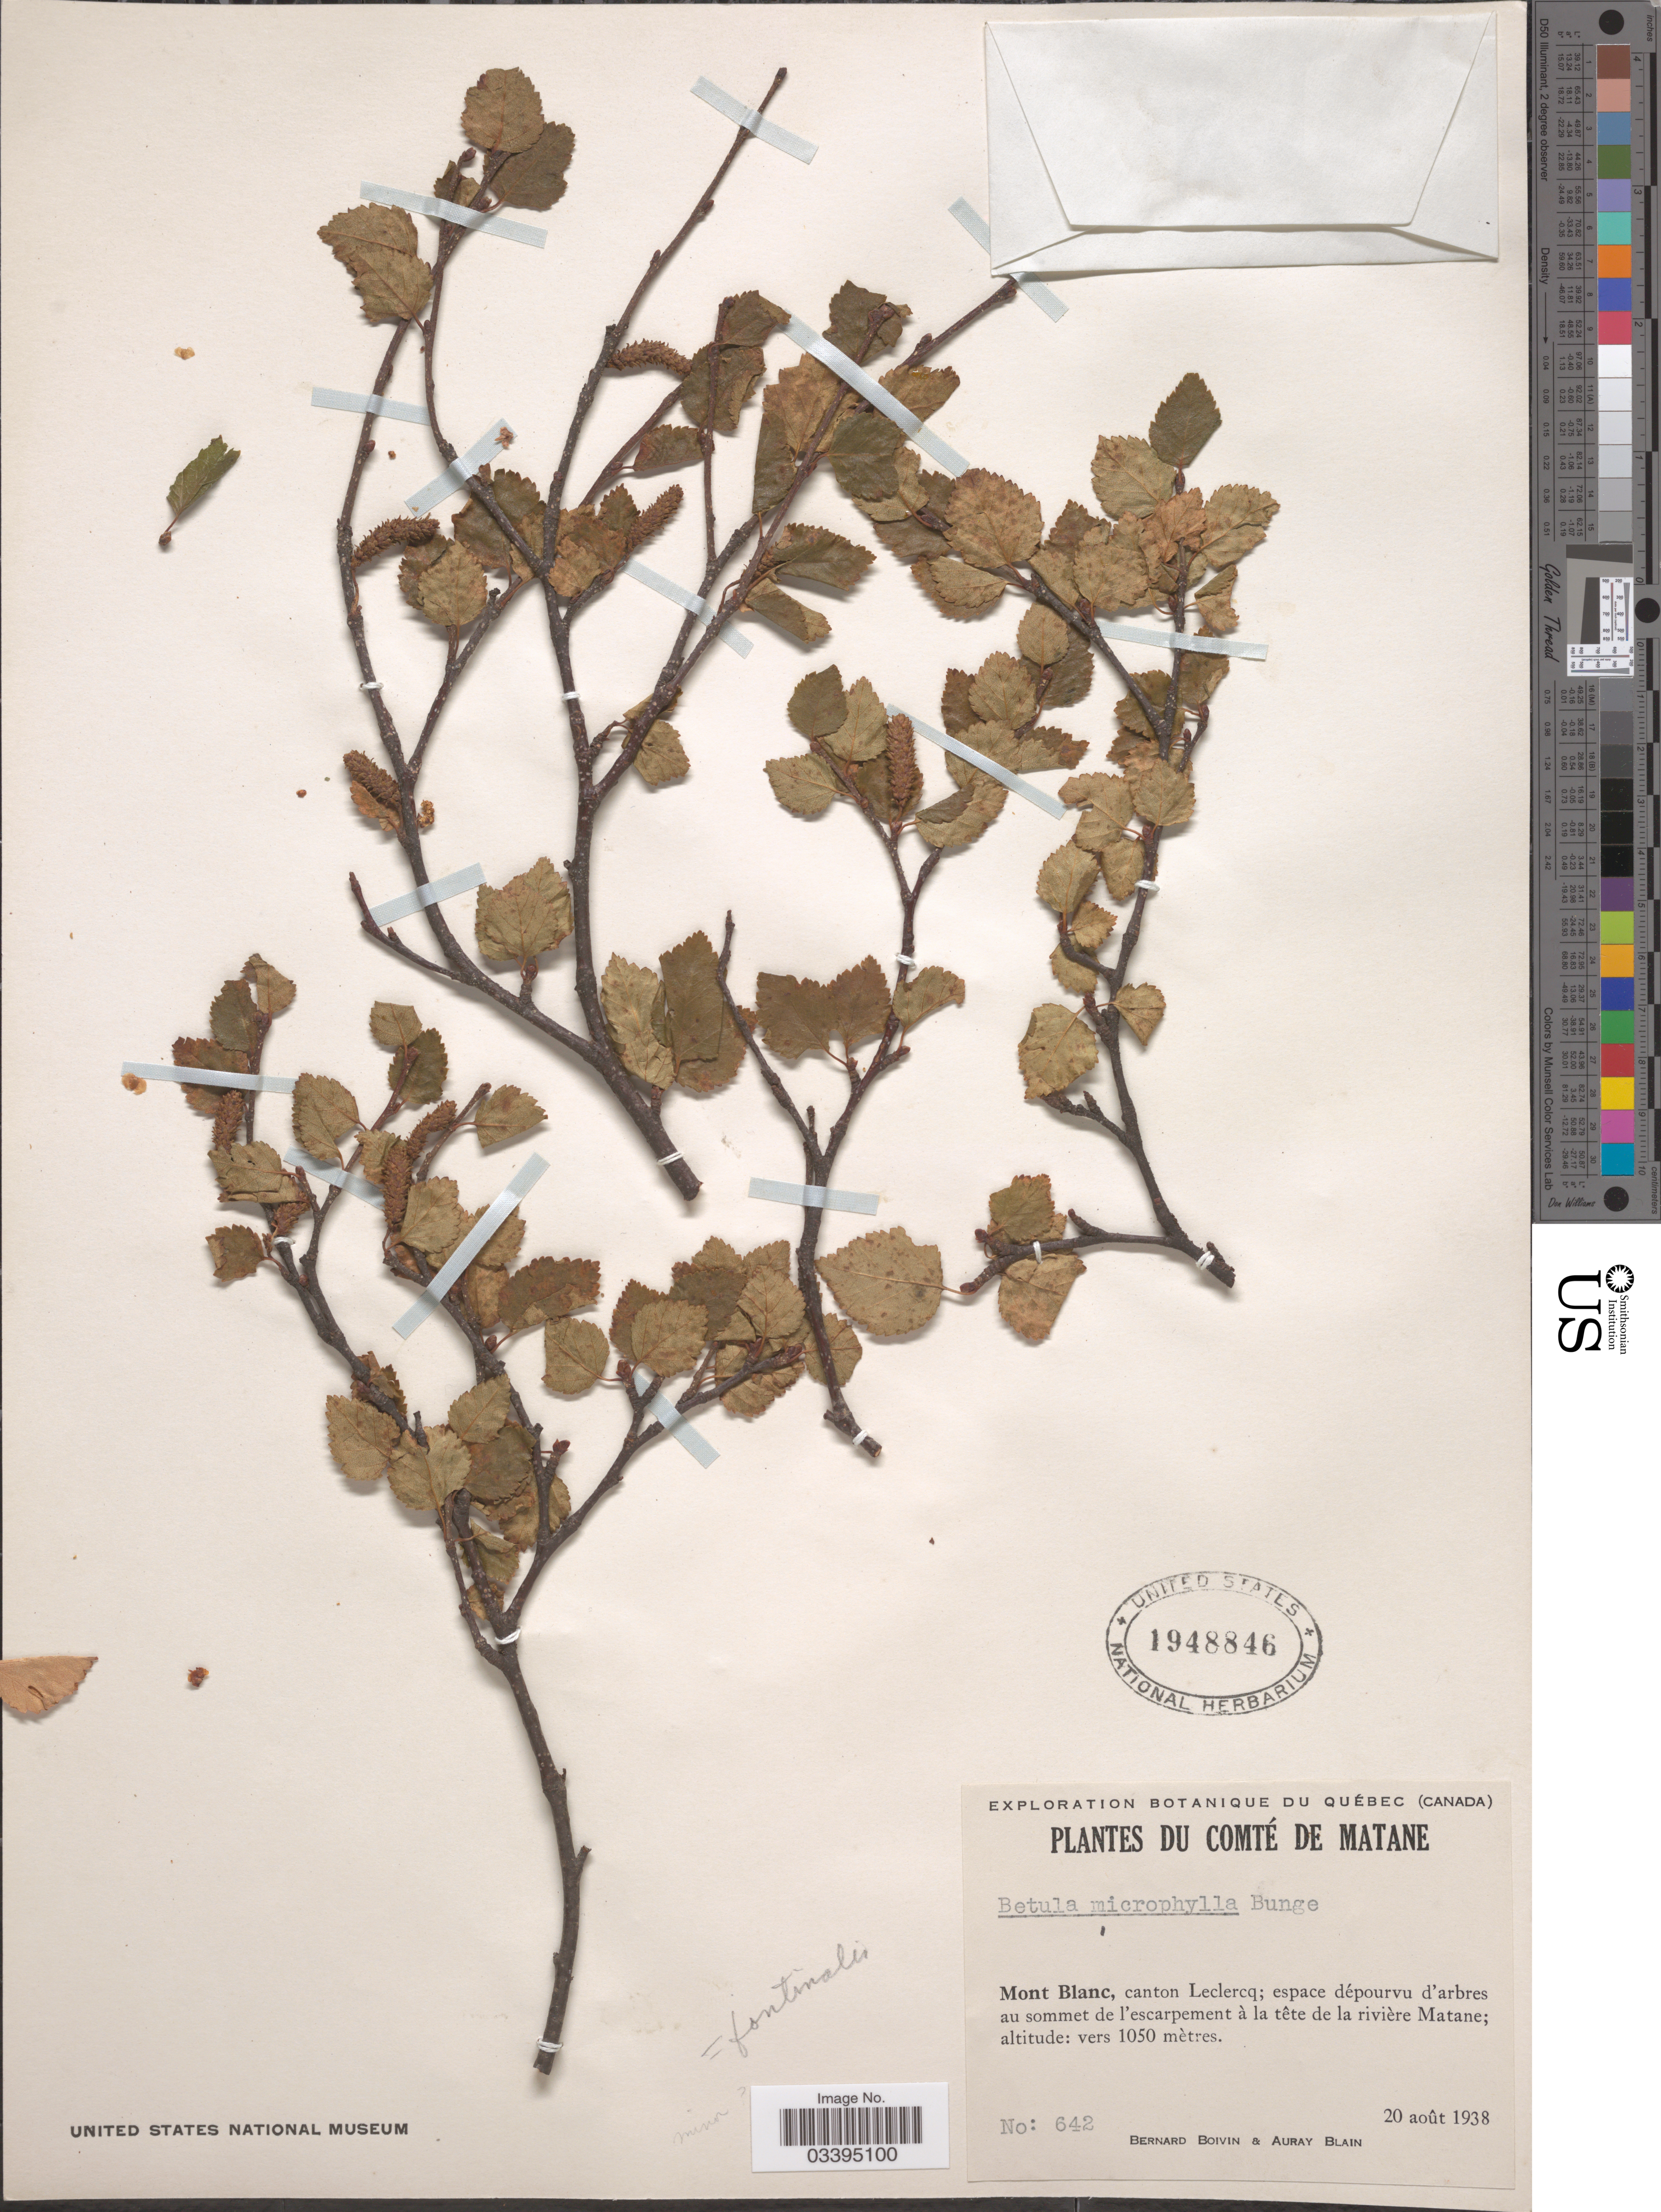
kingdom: Plantae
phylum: Tracheophyta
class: Magnoliopsida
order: Fagales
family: Betulaceae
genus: Betula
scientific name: Betula fontinalis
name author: Sarg.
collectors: J. R. B. Boivin & A. Blain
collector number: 642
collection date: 1938-08-20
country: Canada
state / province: Quebec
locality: Du Comté de Matane. Mont Blanc, canton Leclercq; espace dépourvu d'arbres au sommet de l'escarpement à la tête de la rivière Matane.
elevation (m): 1050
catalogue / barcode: US 1948846